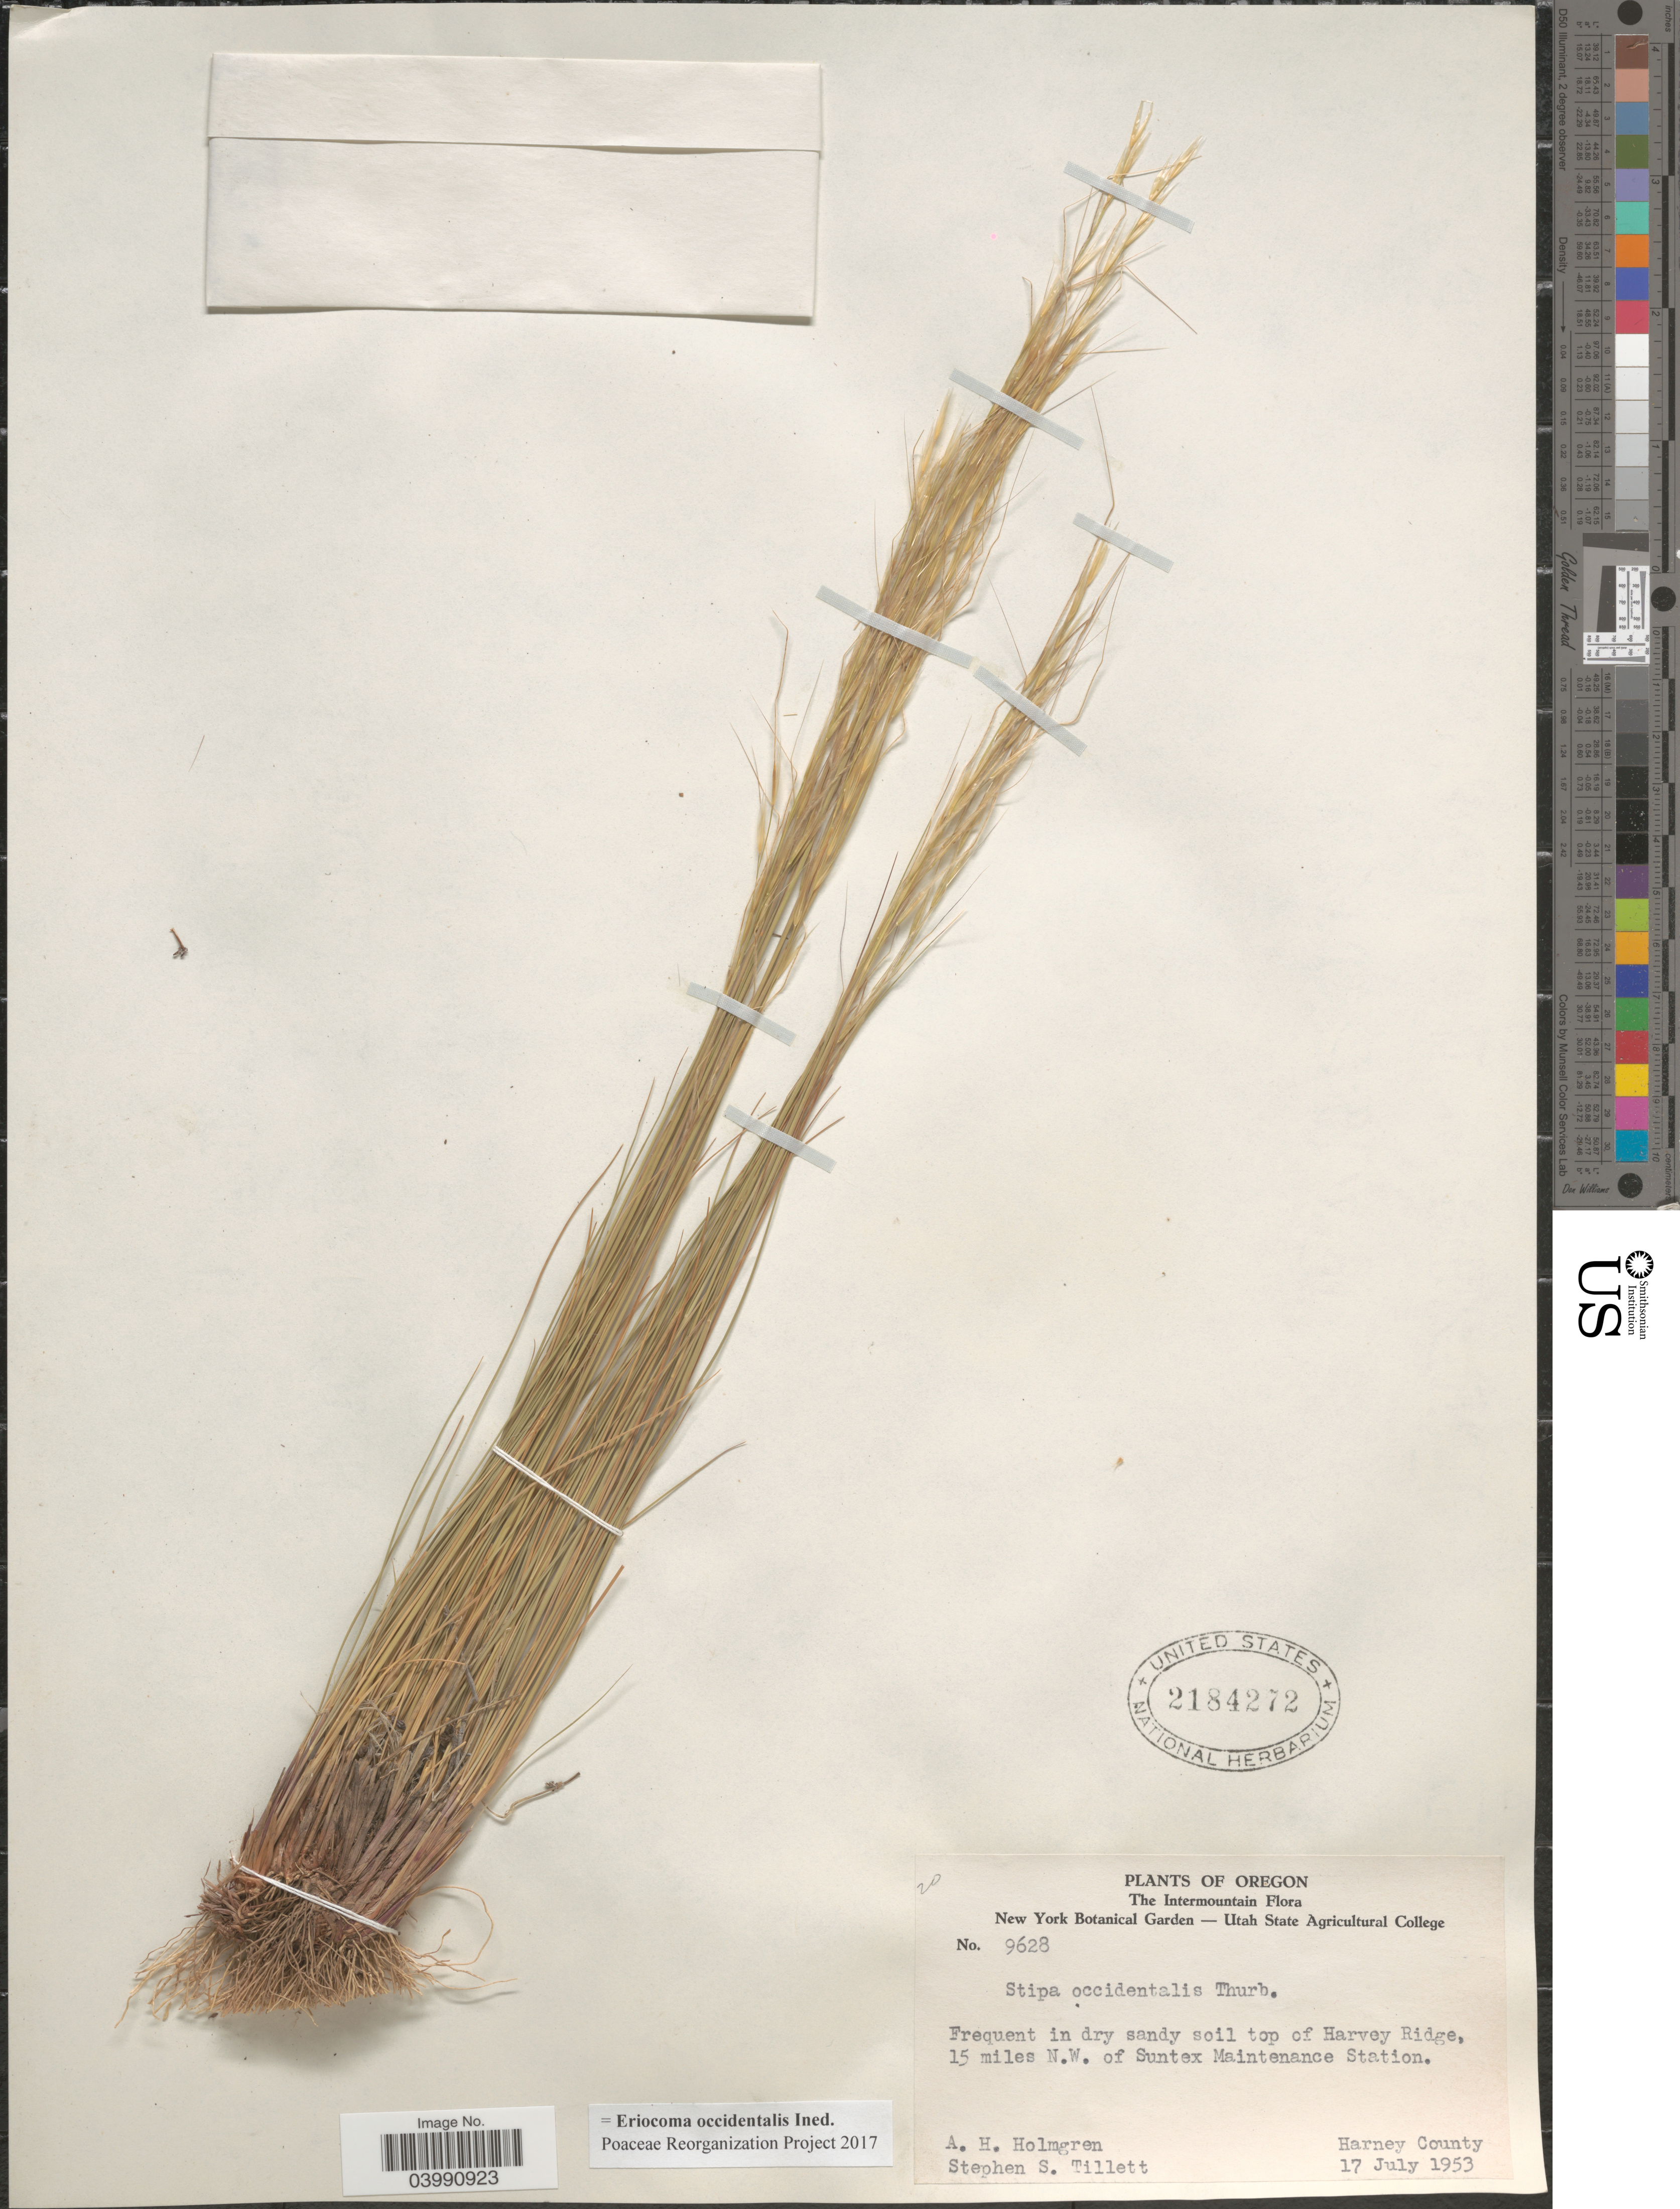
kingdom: Plantae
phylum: Tracheophyta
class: Liliopsida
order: Poales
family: Poaceae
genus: Eriocoma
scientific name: Eriocoma occidentalis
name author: (Thurb. ex S. Watson) Romasch.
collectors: A. H. Holmgren & S. S. Tillett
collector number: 9628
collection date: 1953-07-17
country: United States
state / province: Oregon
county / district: Harney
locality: The Intermountain. Frequent in dry sandy soil top of Harvey Ridge, 15 miles N.W. of Suntex Maintenance Station. Harney County.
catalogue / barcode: US 2184272